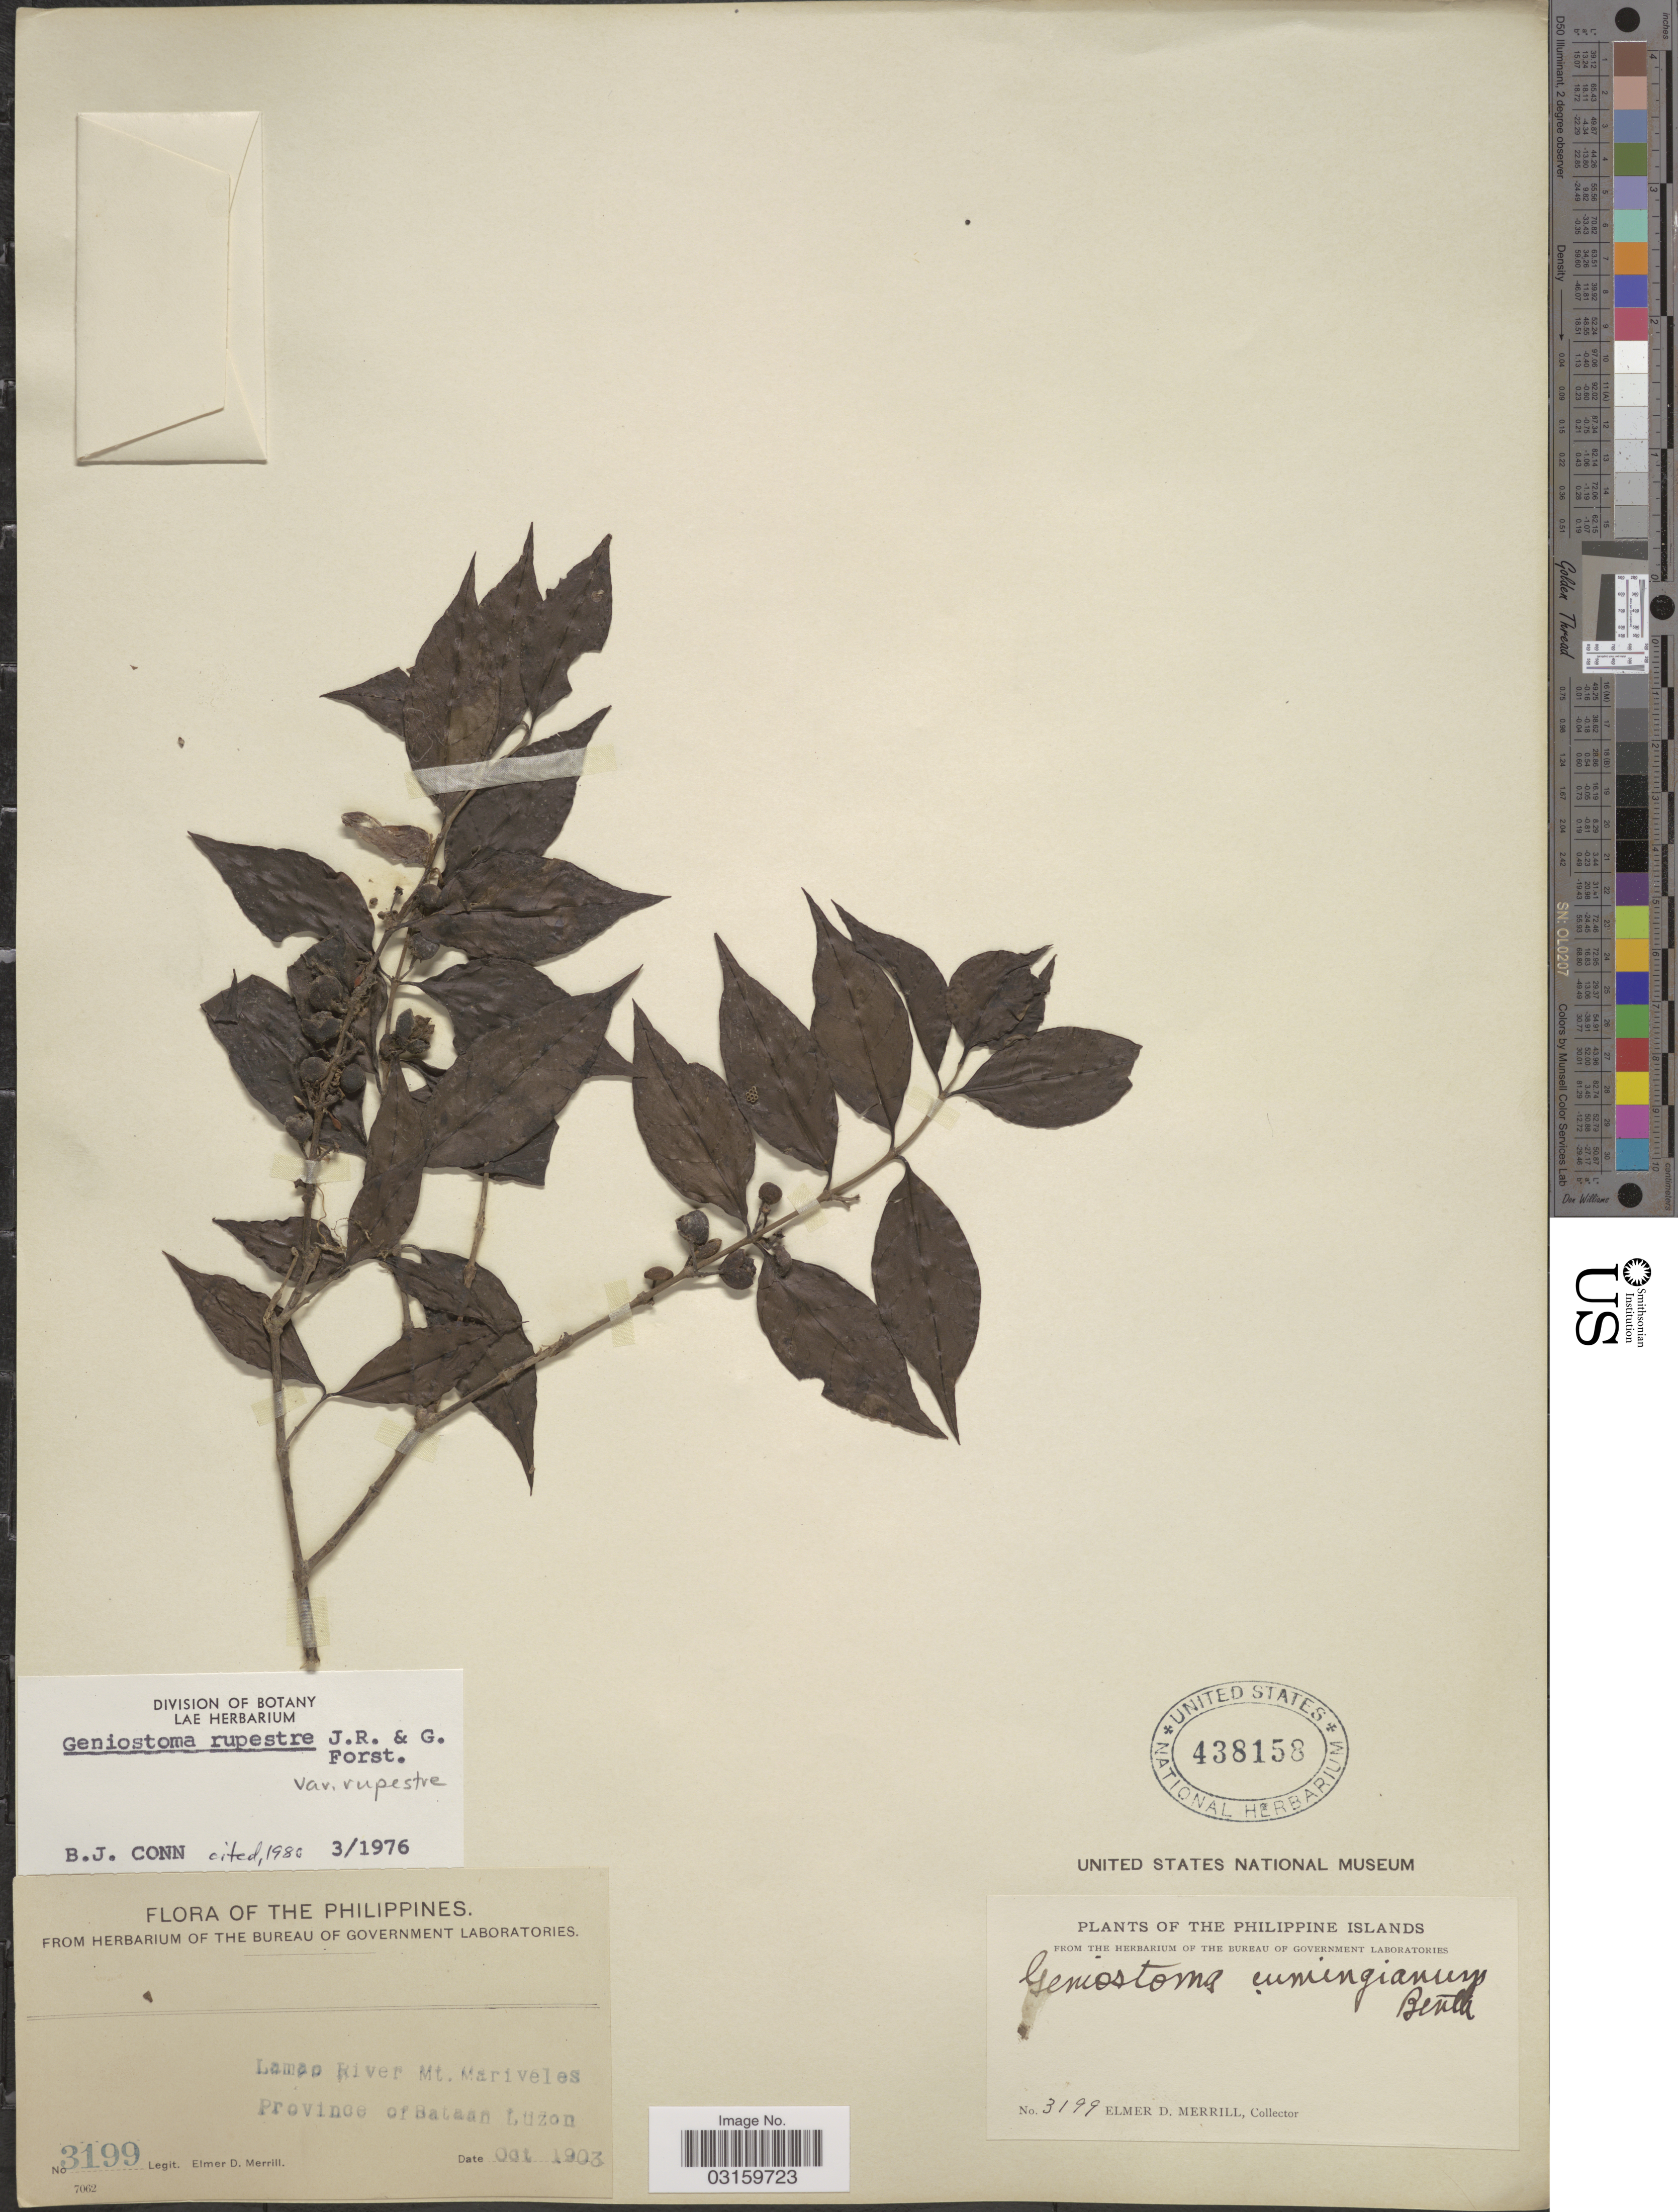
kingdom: Plantae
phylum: Tracheophyta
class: Magnoliopsida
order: Gentianales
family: Loganiaceae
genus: Geniostoma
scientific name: Geniostoma rupestre var. rupestre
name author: J.R. Forst. & G. Forst.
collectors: E. D. Merrill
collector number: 3199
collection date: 1903-10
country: Philippines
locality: Lamao River Mt. Mariveles, Province of Bataan, Luzon.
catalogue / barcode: US 438158